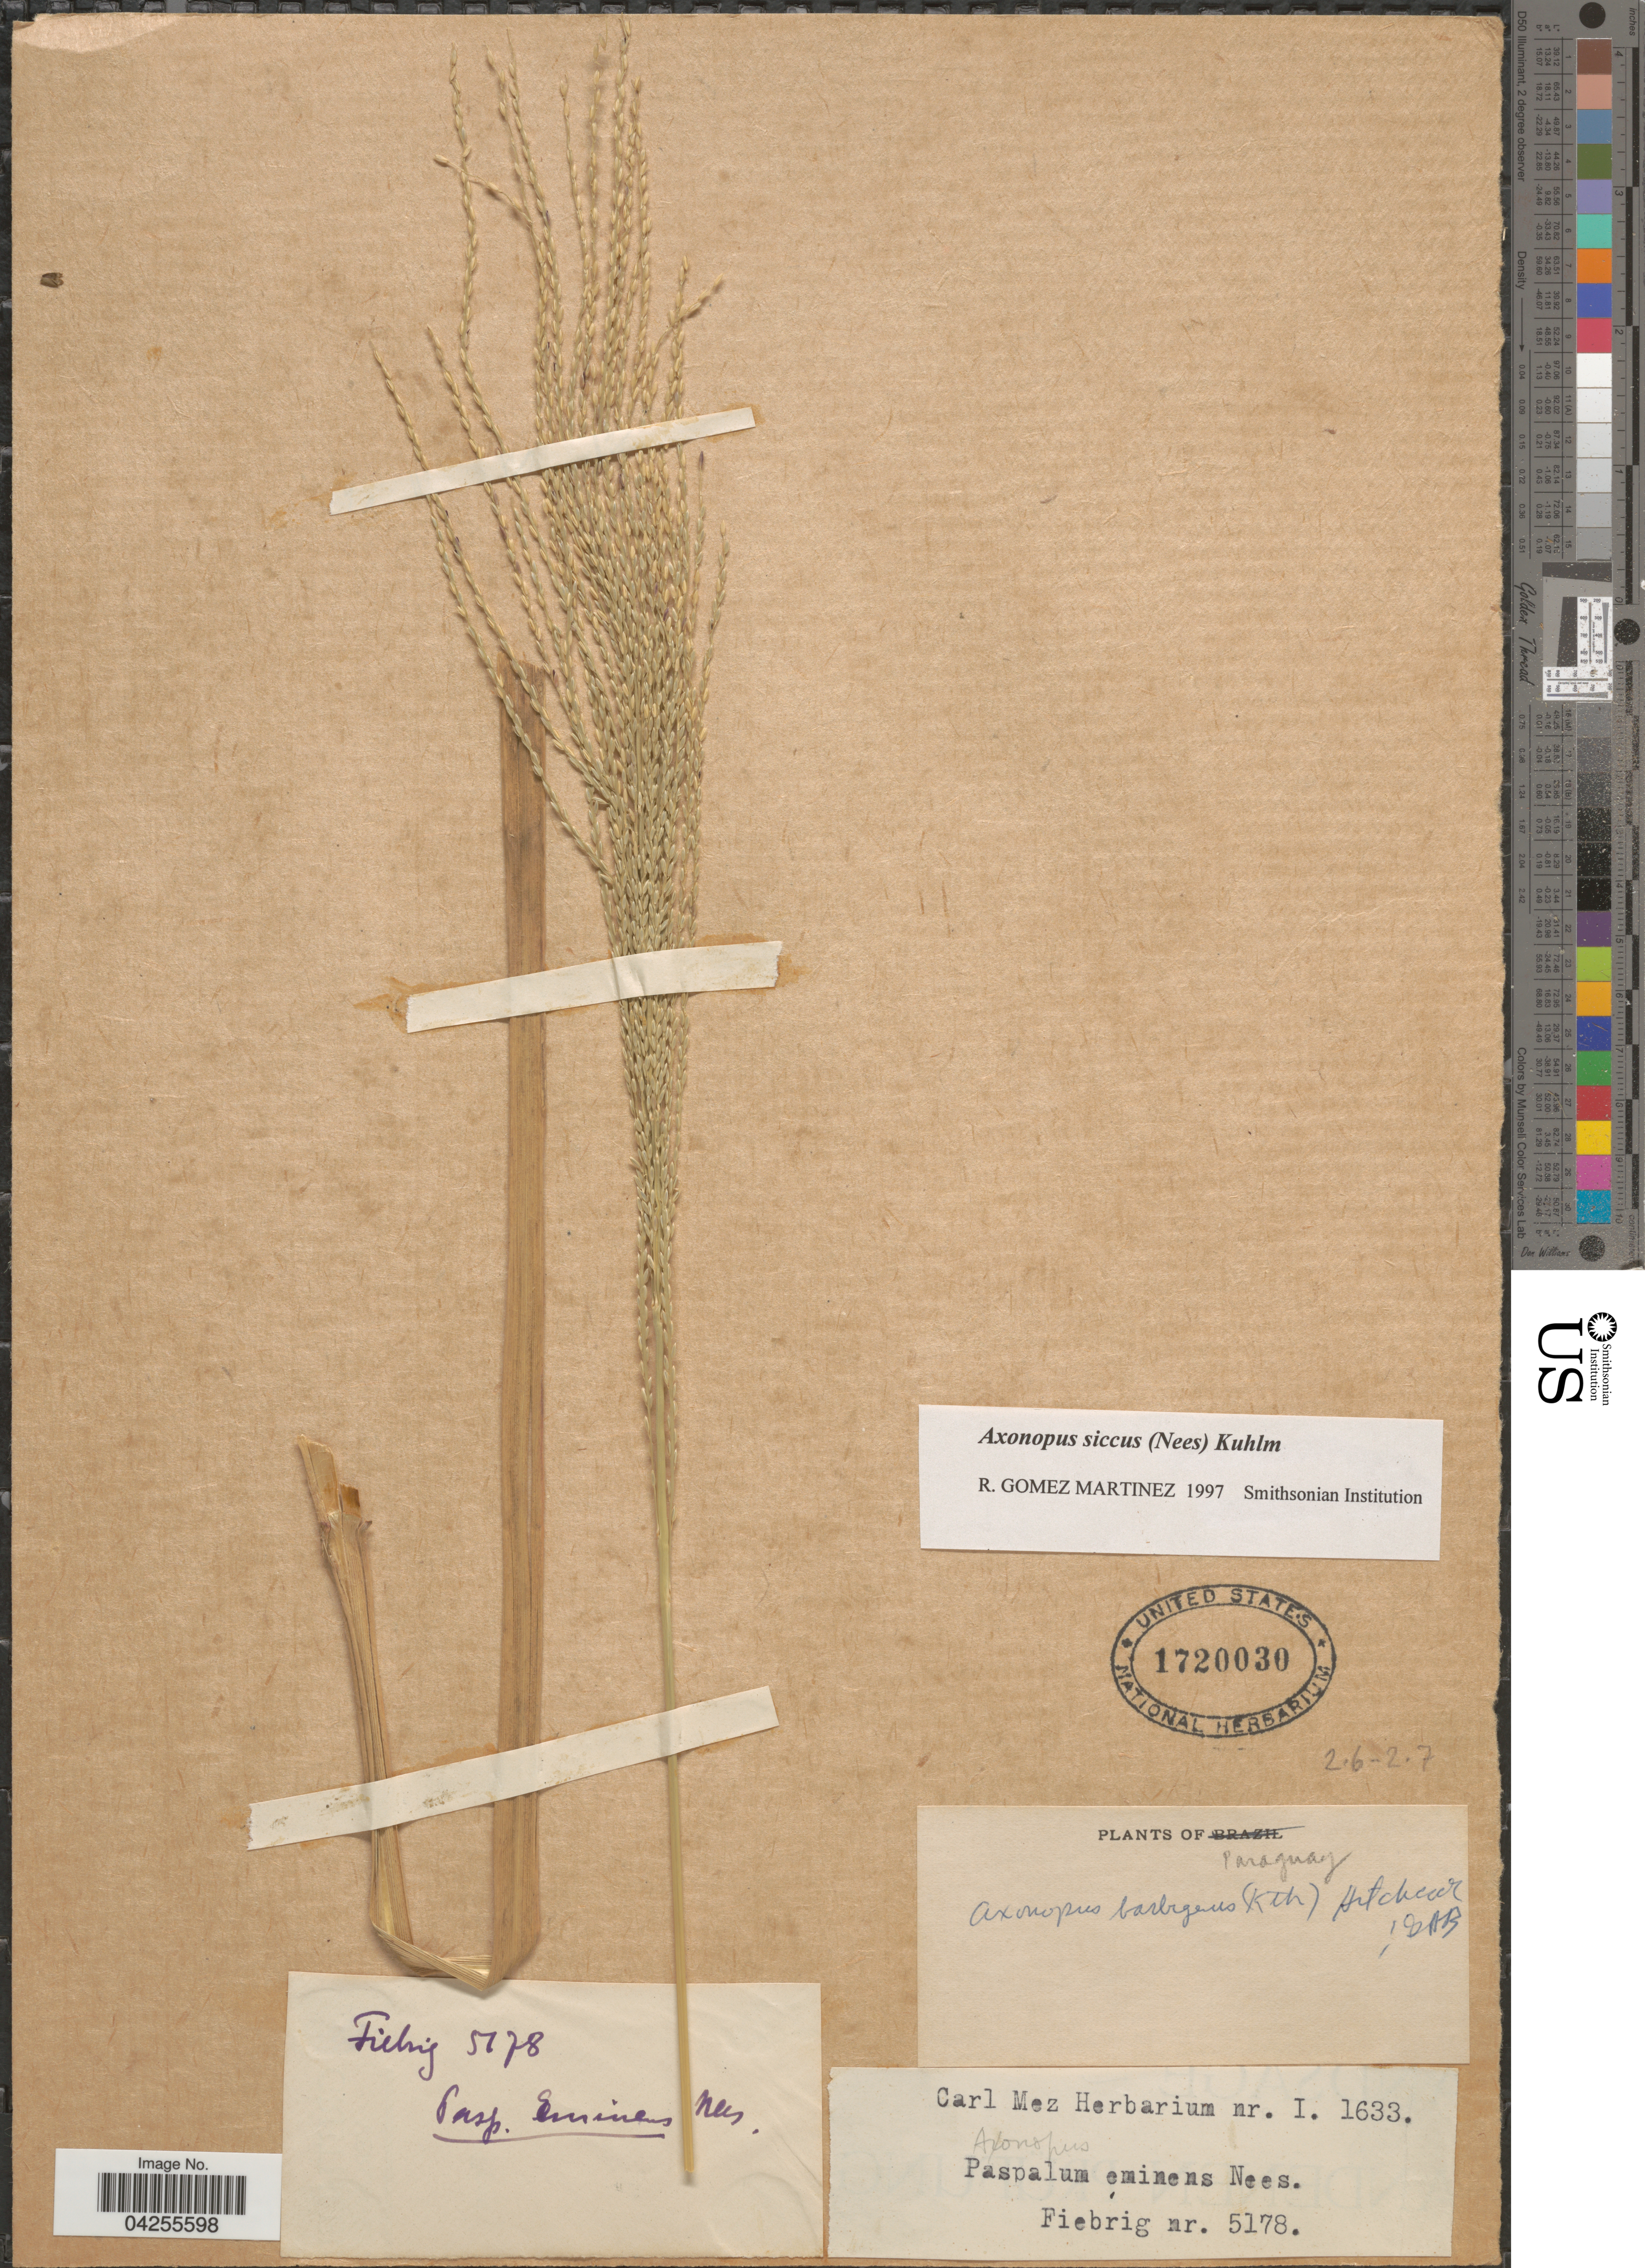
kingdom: Plantae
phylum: Tracheophyta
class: Liliopsida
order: Poales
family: Poaceae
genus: Axonopus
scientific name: Axonopus siccus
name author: (Nees) Kuhlm.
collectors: Fiebrig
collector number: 5178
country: Paraguay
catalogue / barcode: US 1720030